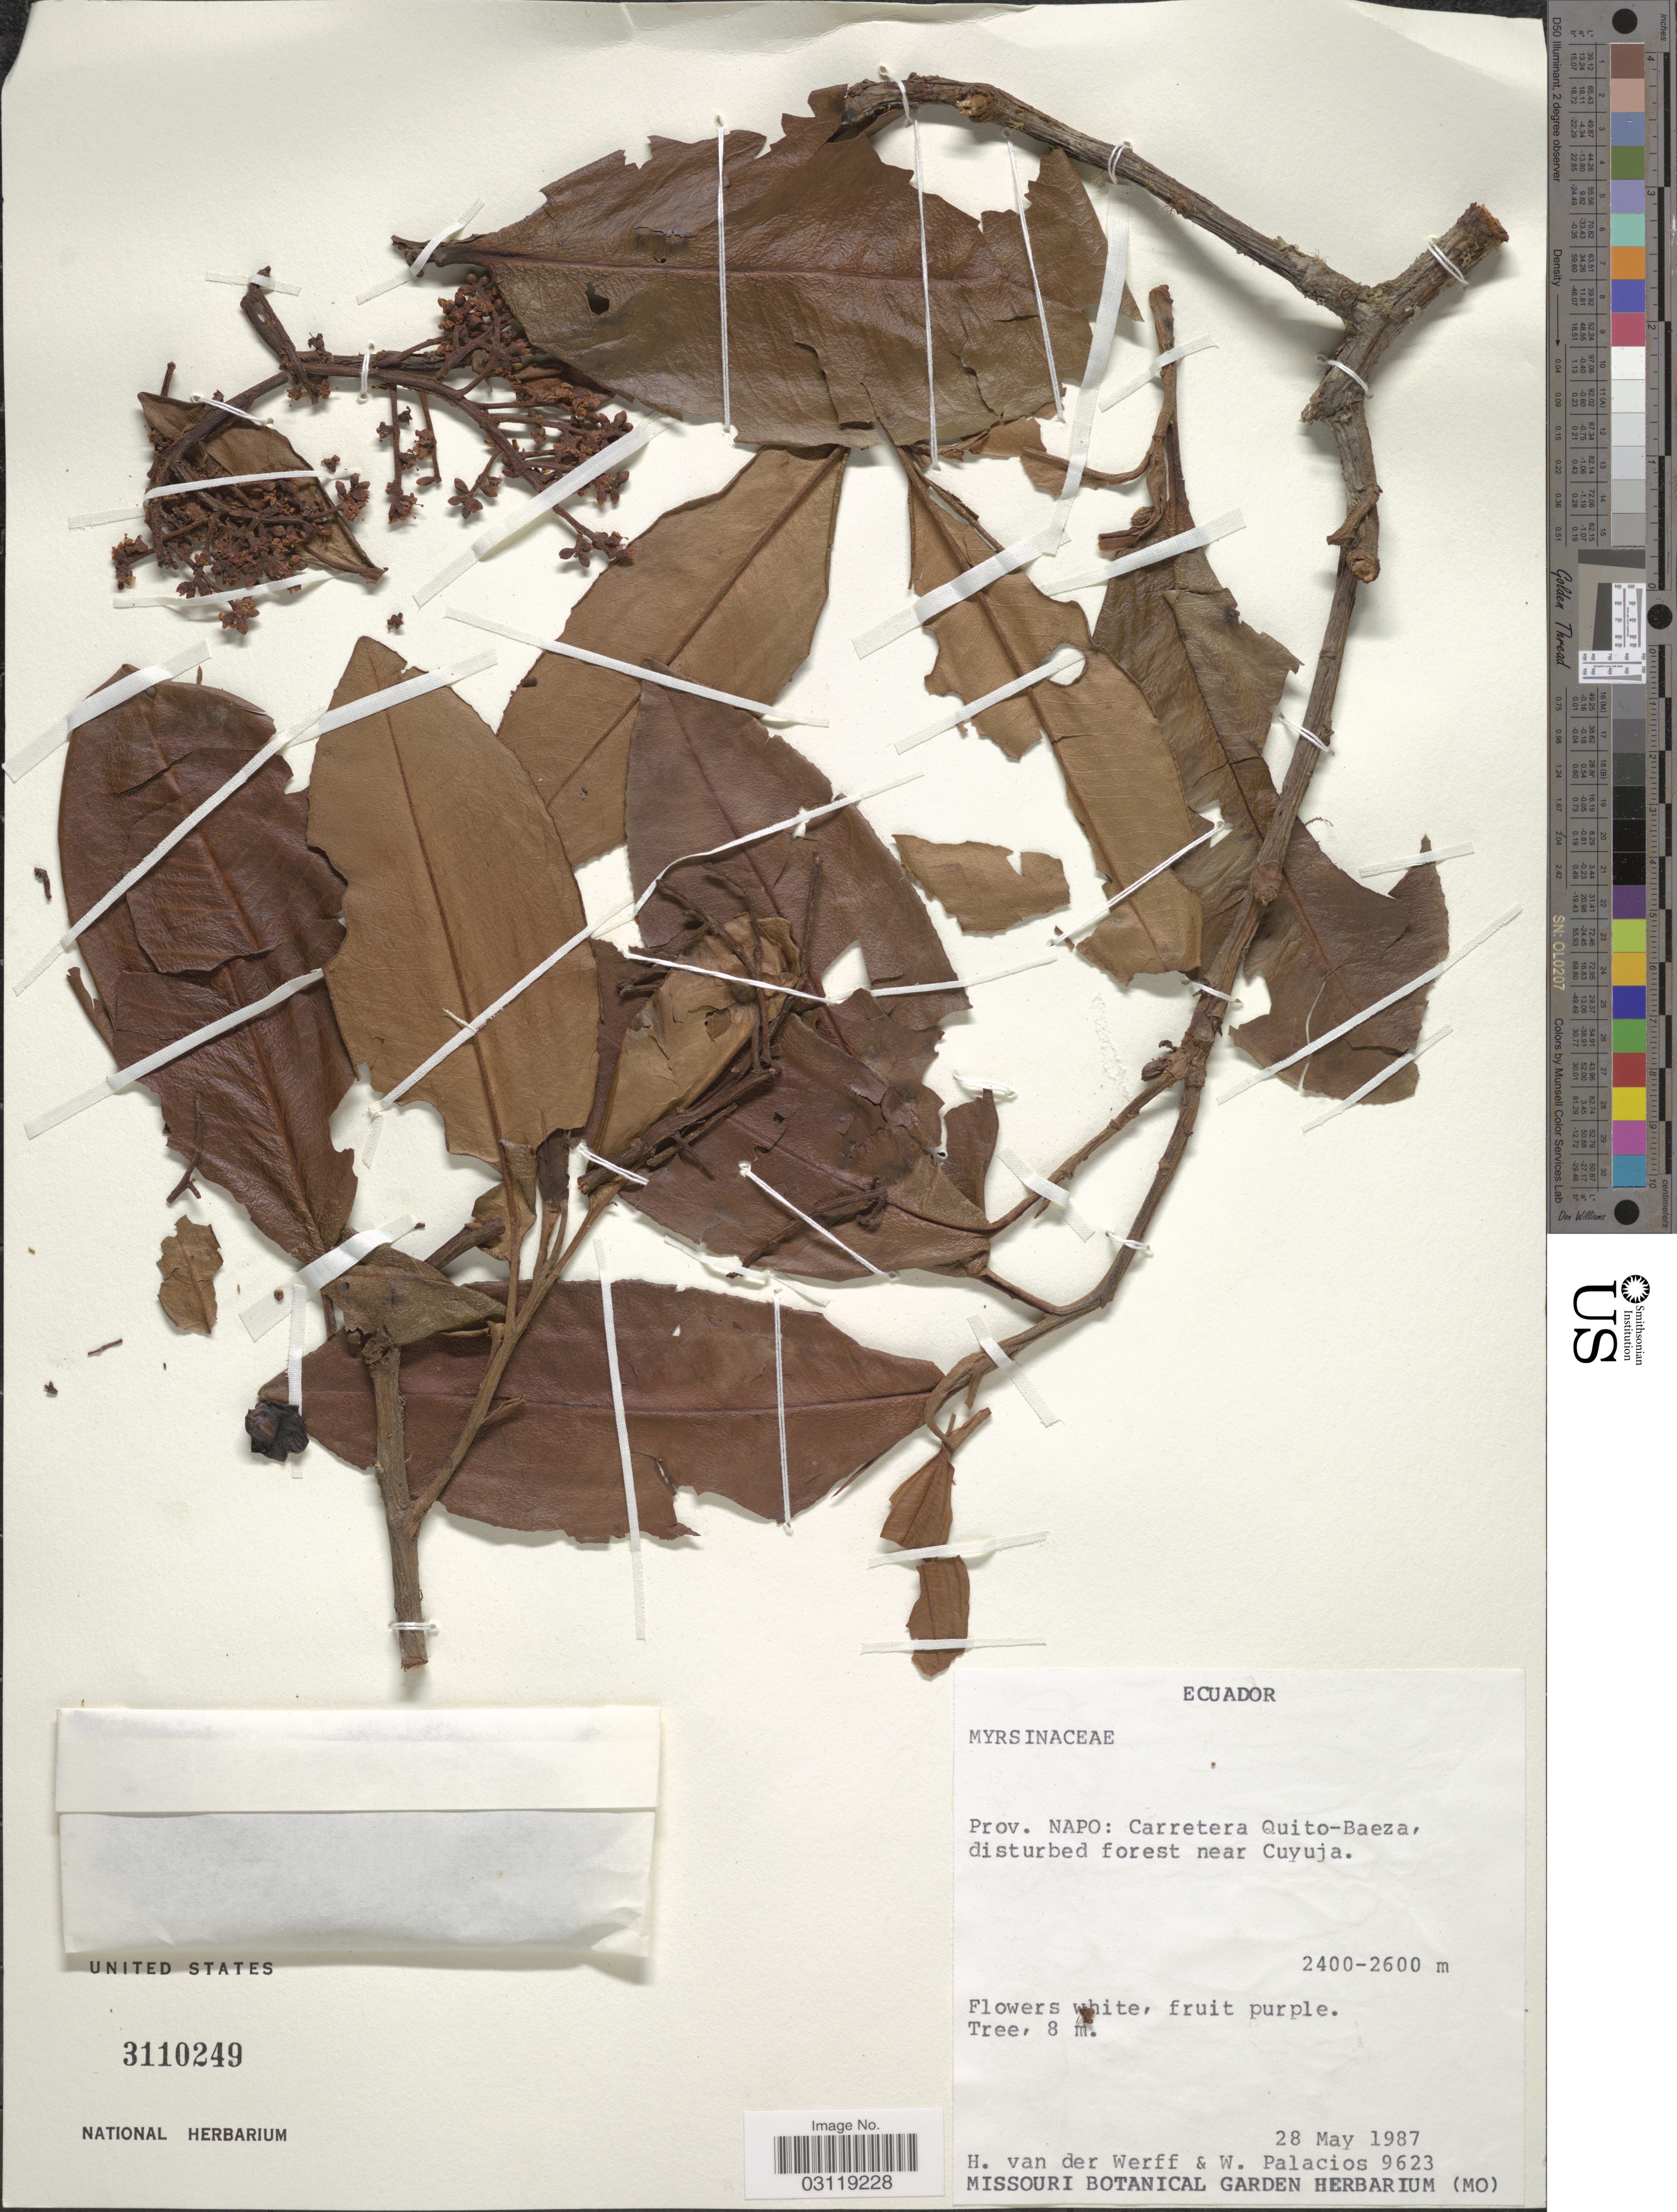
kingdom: Plantae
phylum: Tracheophyta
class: Magnoliopsida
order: Ericales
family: Primulaceae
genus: Geissanthus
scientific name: Geissanthus sp.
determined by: Pipoly, J. J.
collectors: H. van der Werff & W. Palacios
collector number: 9623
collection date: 1987-05-28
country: Ecuador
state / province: Napo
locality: Carretera Quito-Baeza, disturbed forest near Cuyuja.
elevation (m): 2400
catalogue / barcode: US 3110249